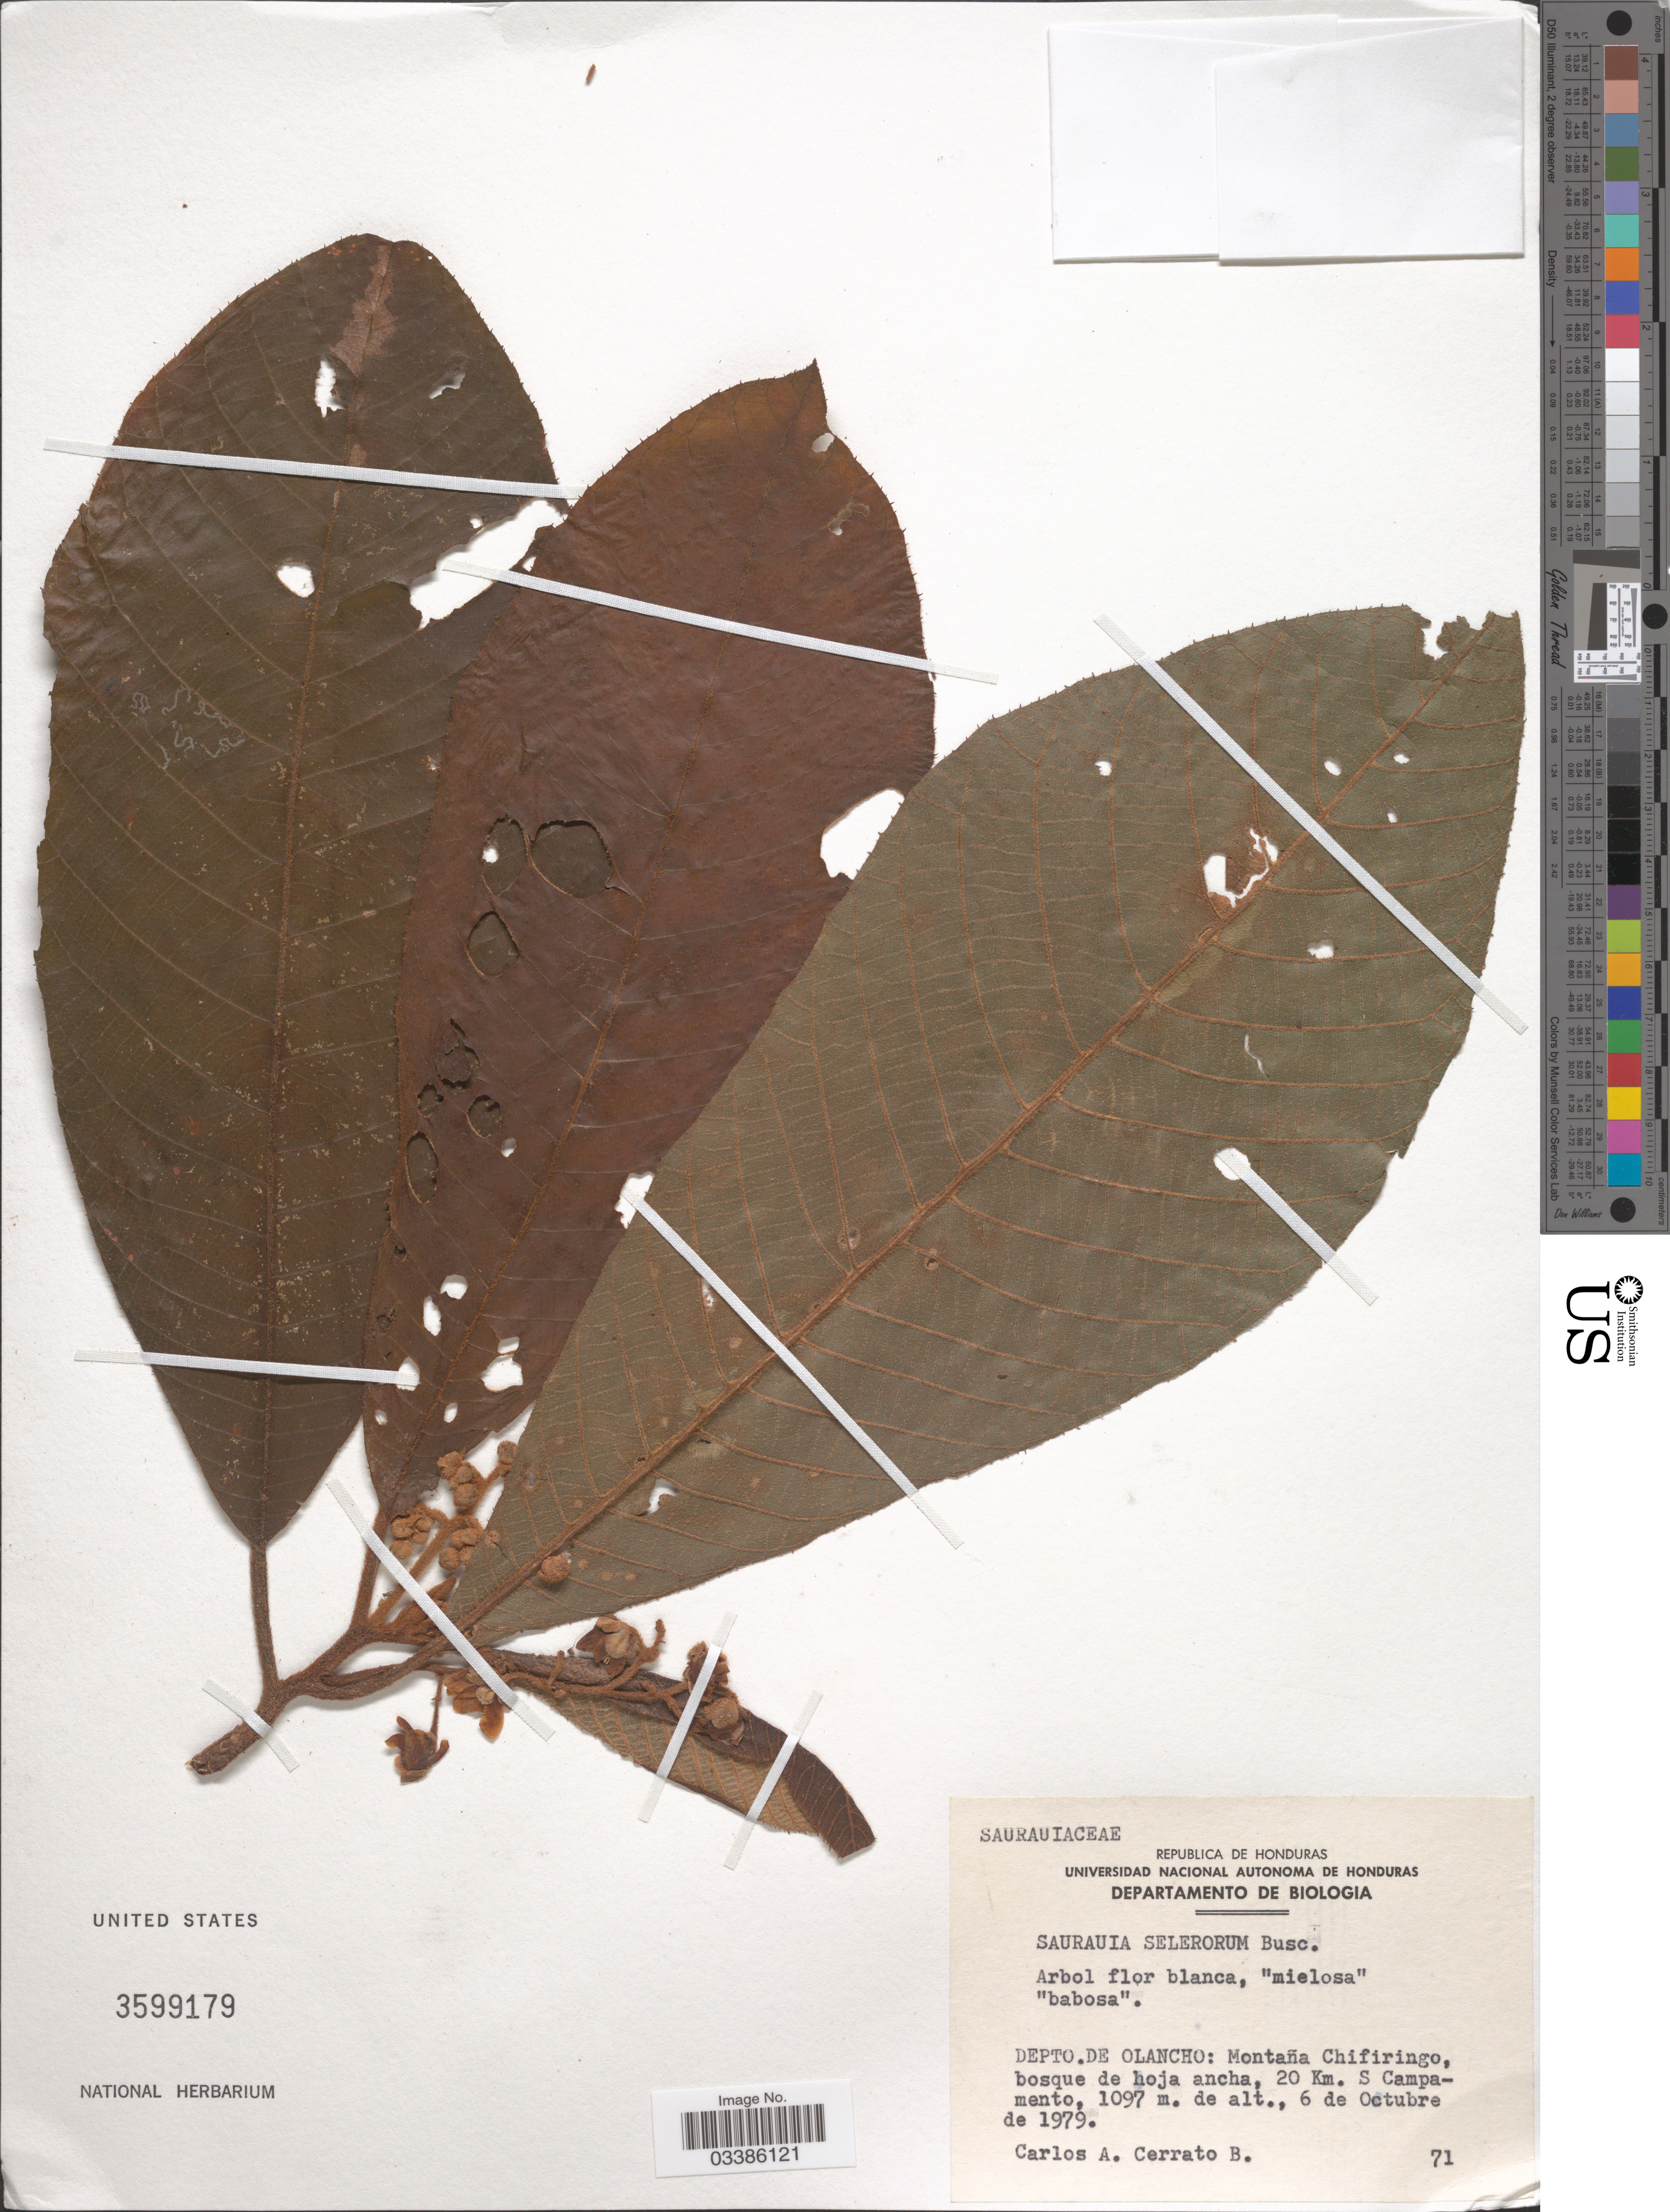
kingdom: Plantae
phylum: Tracheophyta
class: Magnoliopsida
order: Ericales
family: Actinidiaceae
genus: Saurauia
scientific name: Saurauia selerorum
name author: Buscal.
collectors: C. Cerrato B.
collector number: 71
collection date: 1979-10-06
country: Honduras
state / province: Olancho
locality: Depto. de Olancho: Montaña Chifiringo, bosque de hoja ancha, 20 Km. S Campamento.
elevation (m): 1097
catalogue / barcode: US 3599179